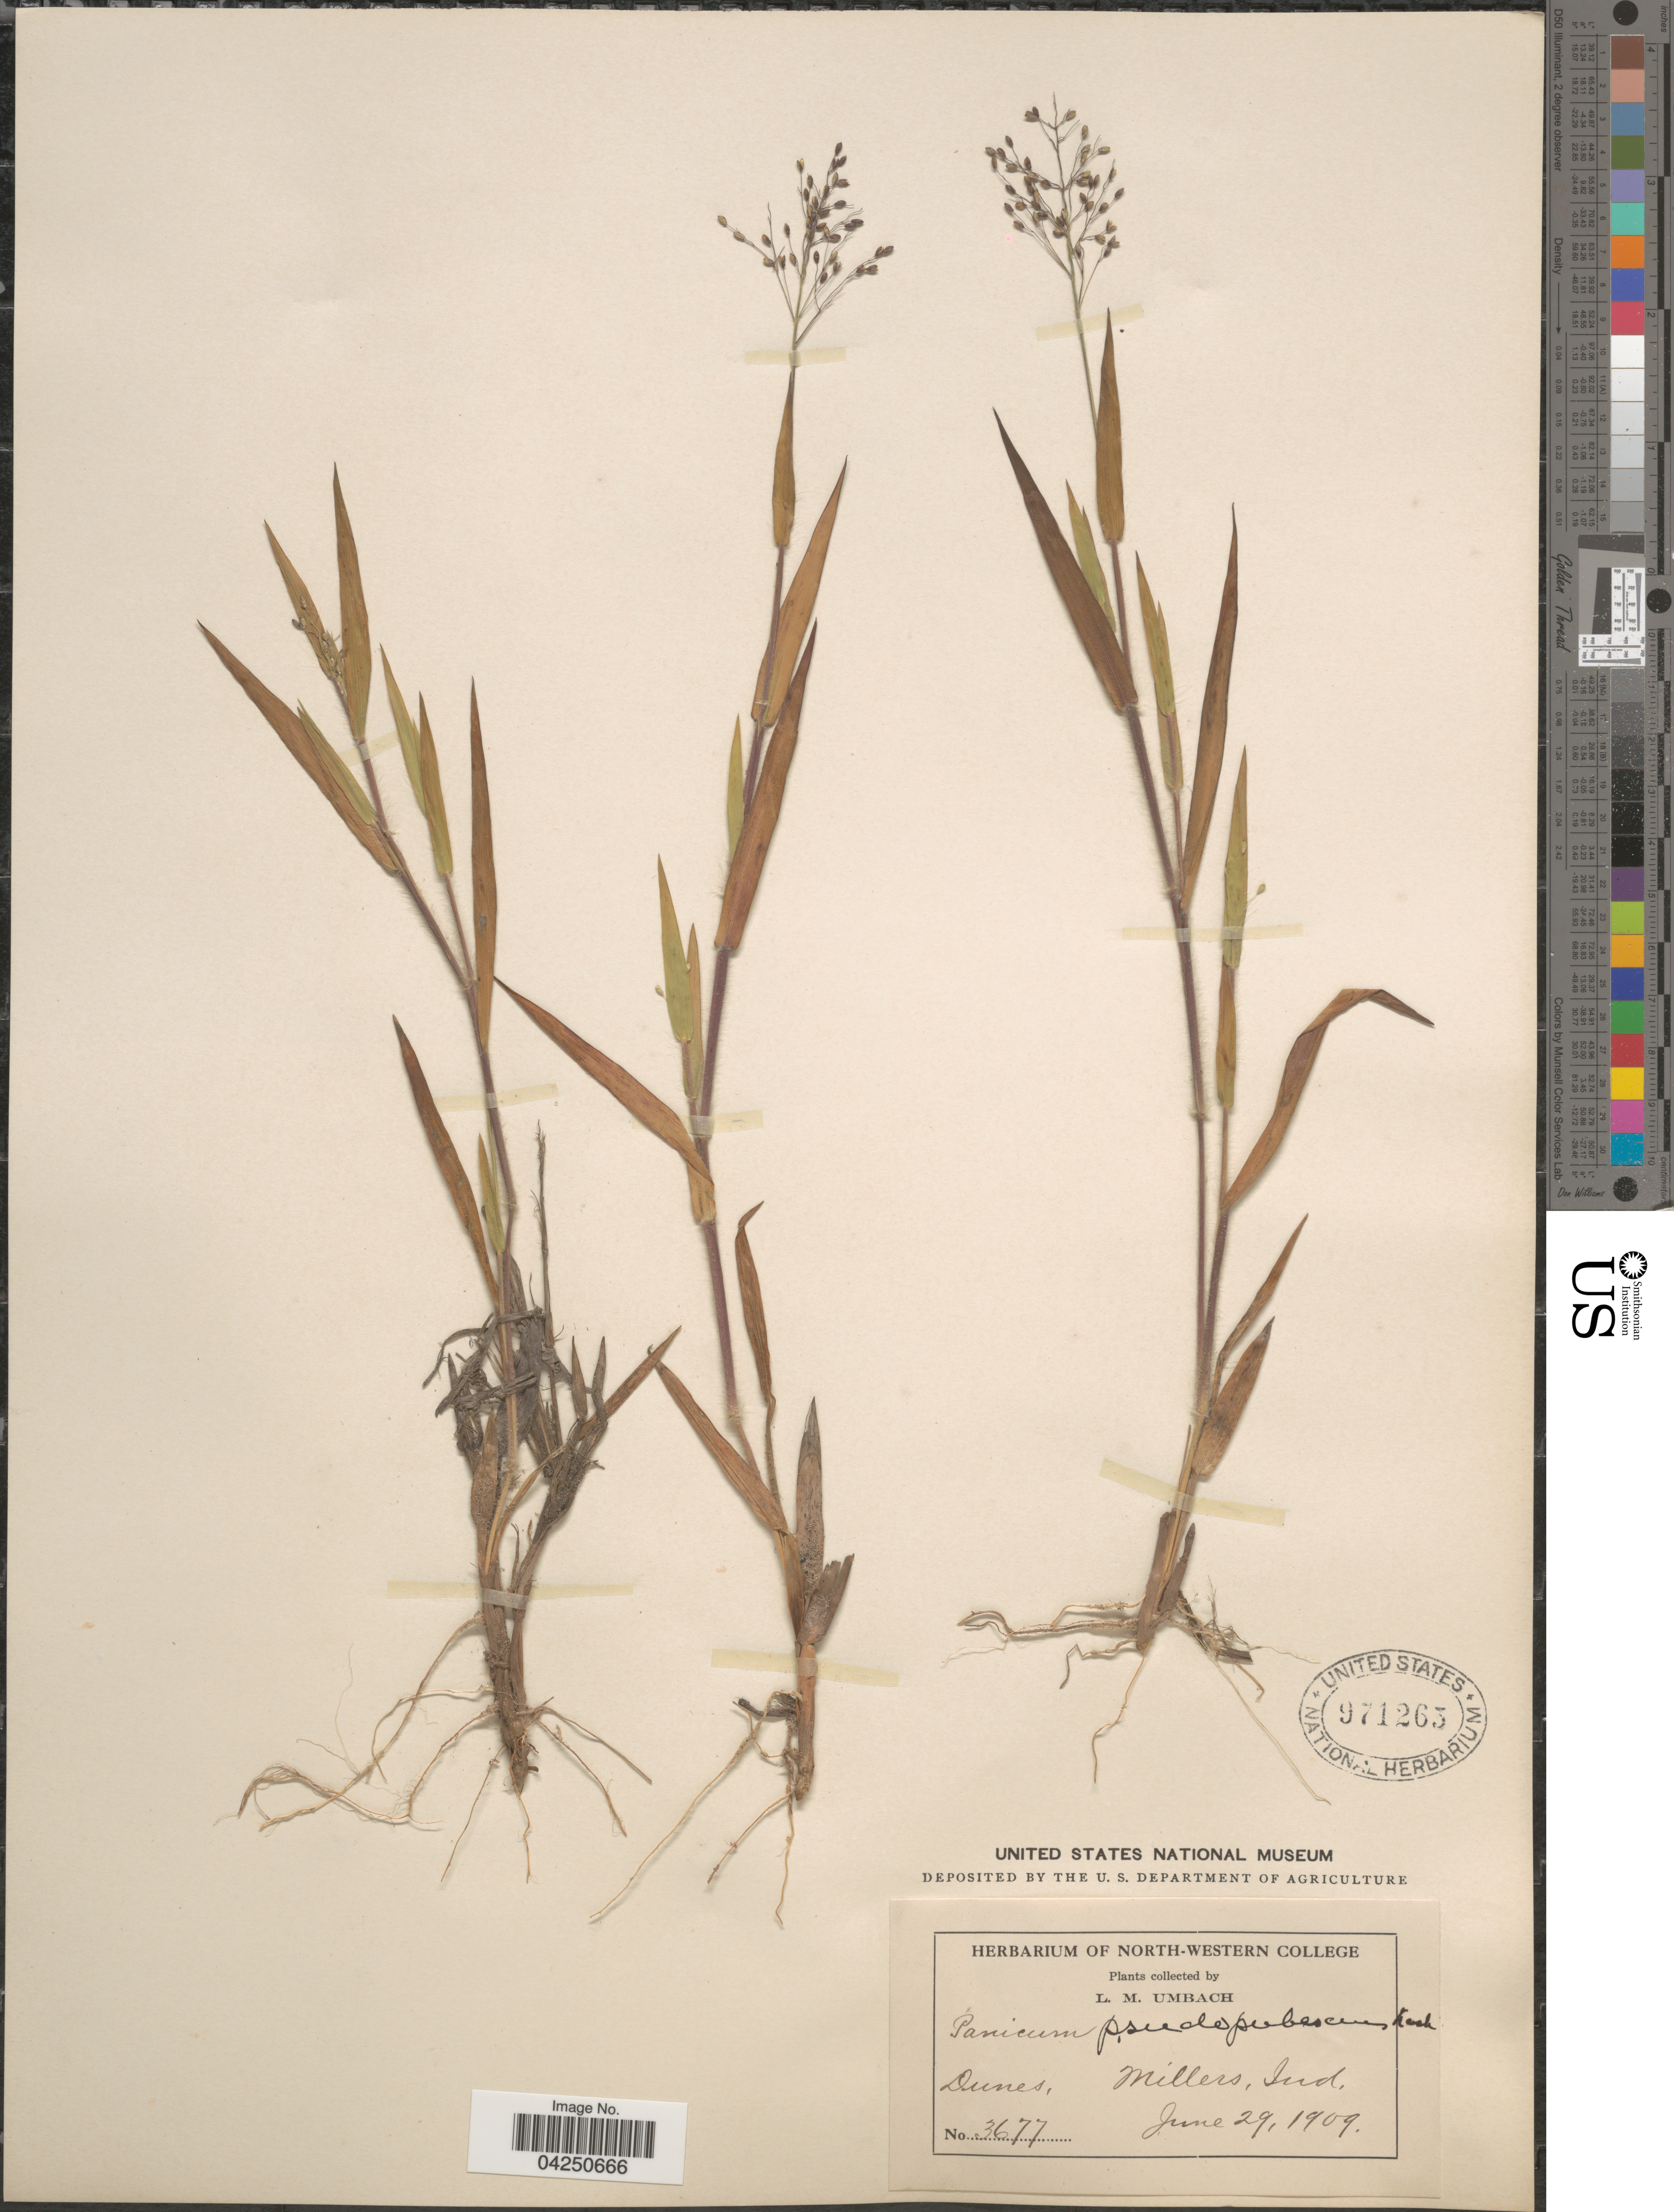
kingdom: Plantae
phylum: Tracheophyta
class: Liliopsida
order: Poales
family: Poaceae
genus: Dichanthelium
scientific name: Dichanthelium acuminatum var. acuminatum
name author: (Sw.) Gould & C.A. Clark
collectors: L. M. Umbach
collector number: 3677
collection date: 1909-06-29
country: United States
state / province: Indiana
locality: Dunes, Millers.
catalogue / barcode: US 971263